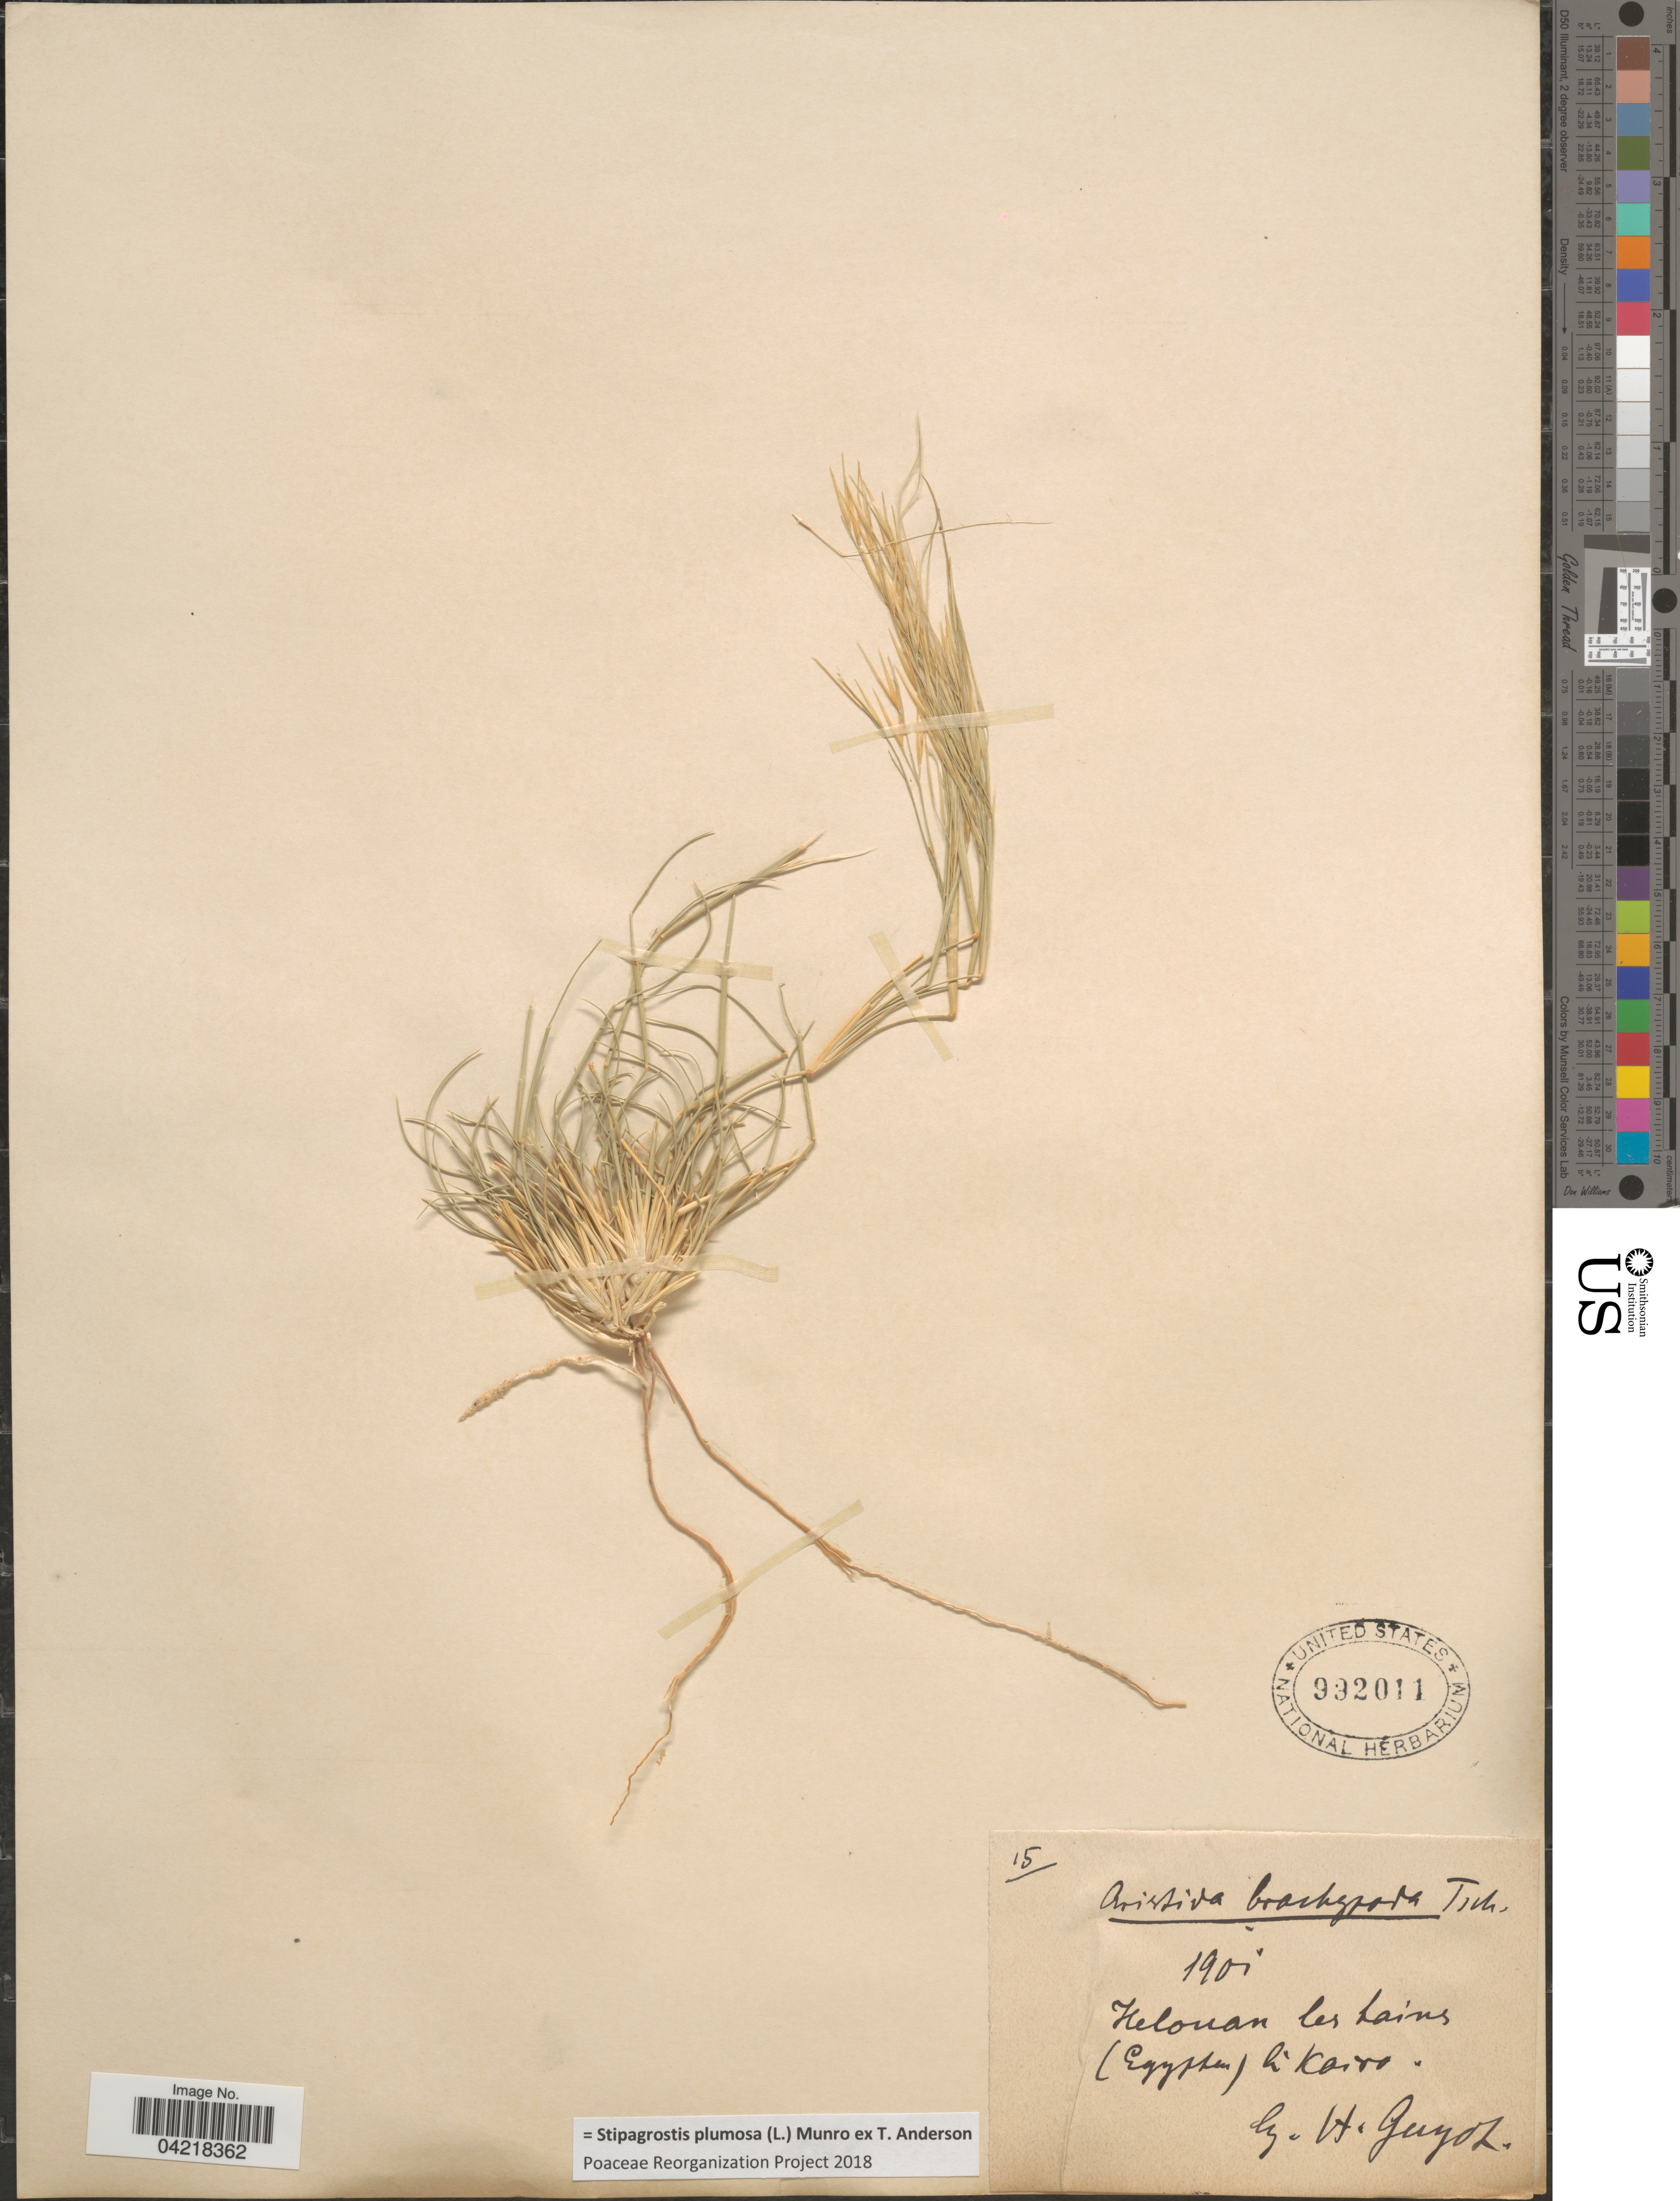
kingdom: Plantae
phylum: Tracheophyta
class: Liliopsida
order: Poales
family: Poaceae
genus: Stipagrostis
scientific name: Stipagrostis plumosa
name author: (L.) Munro ex T. Anderson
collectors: H. Guyot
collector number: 15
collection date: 1901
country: Egypt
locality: Helouan les bains (Egypten) bei Kairo.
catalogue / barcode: US 992011